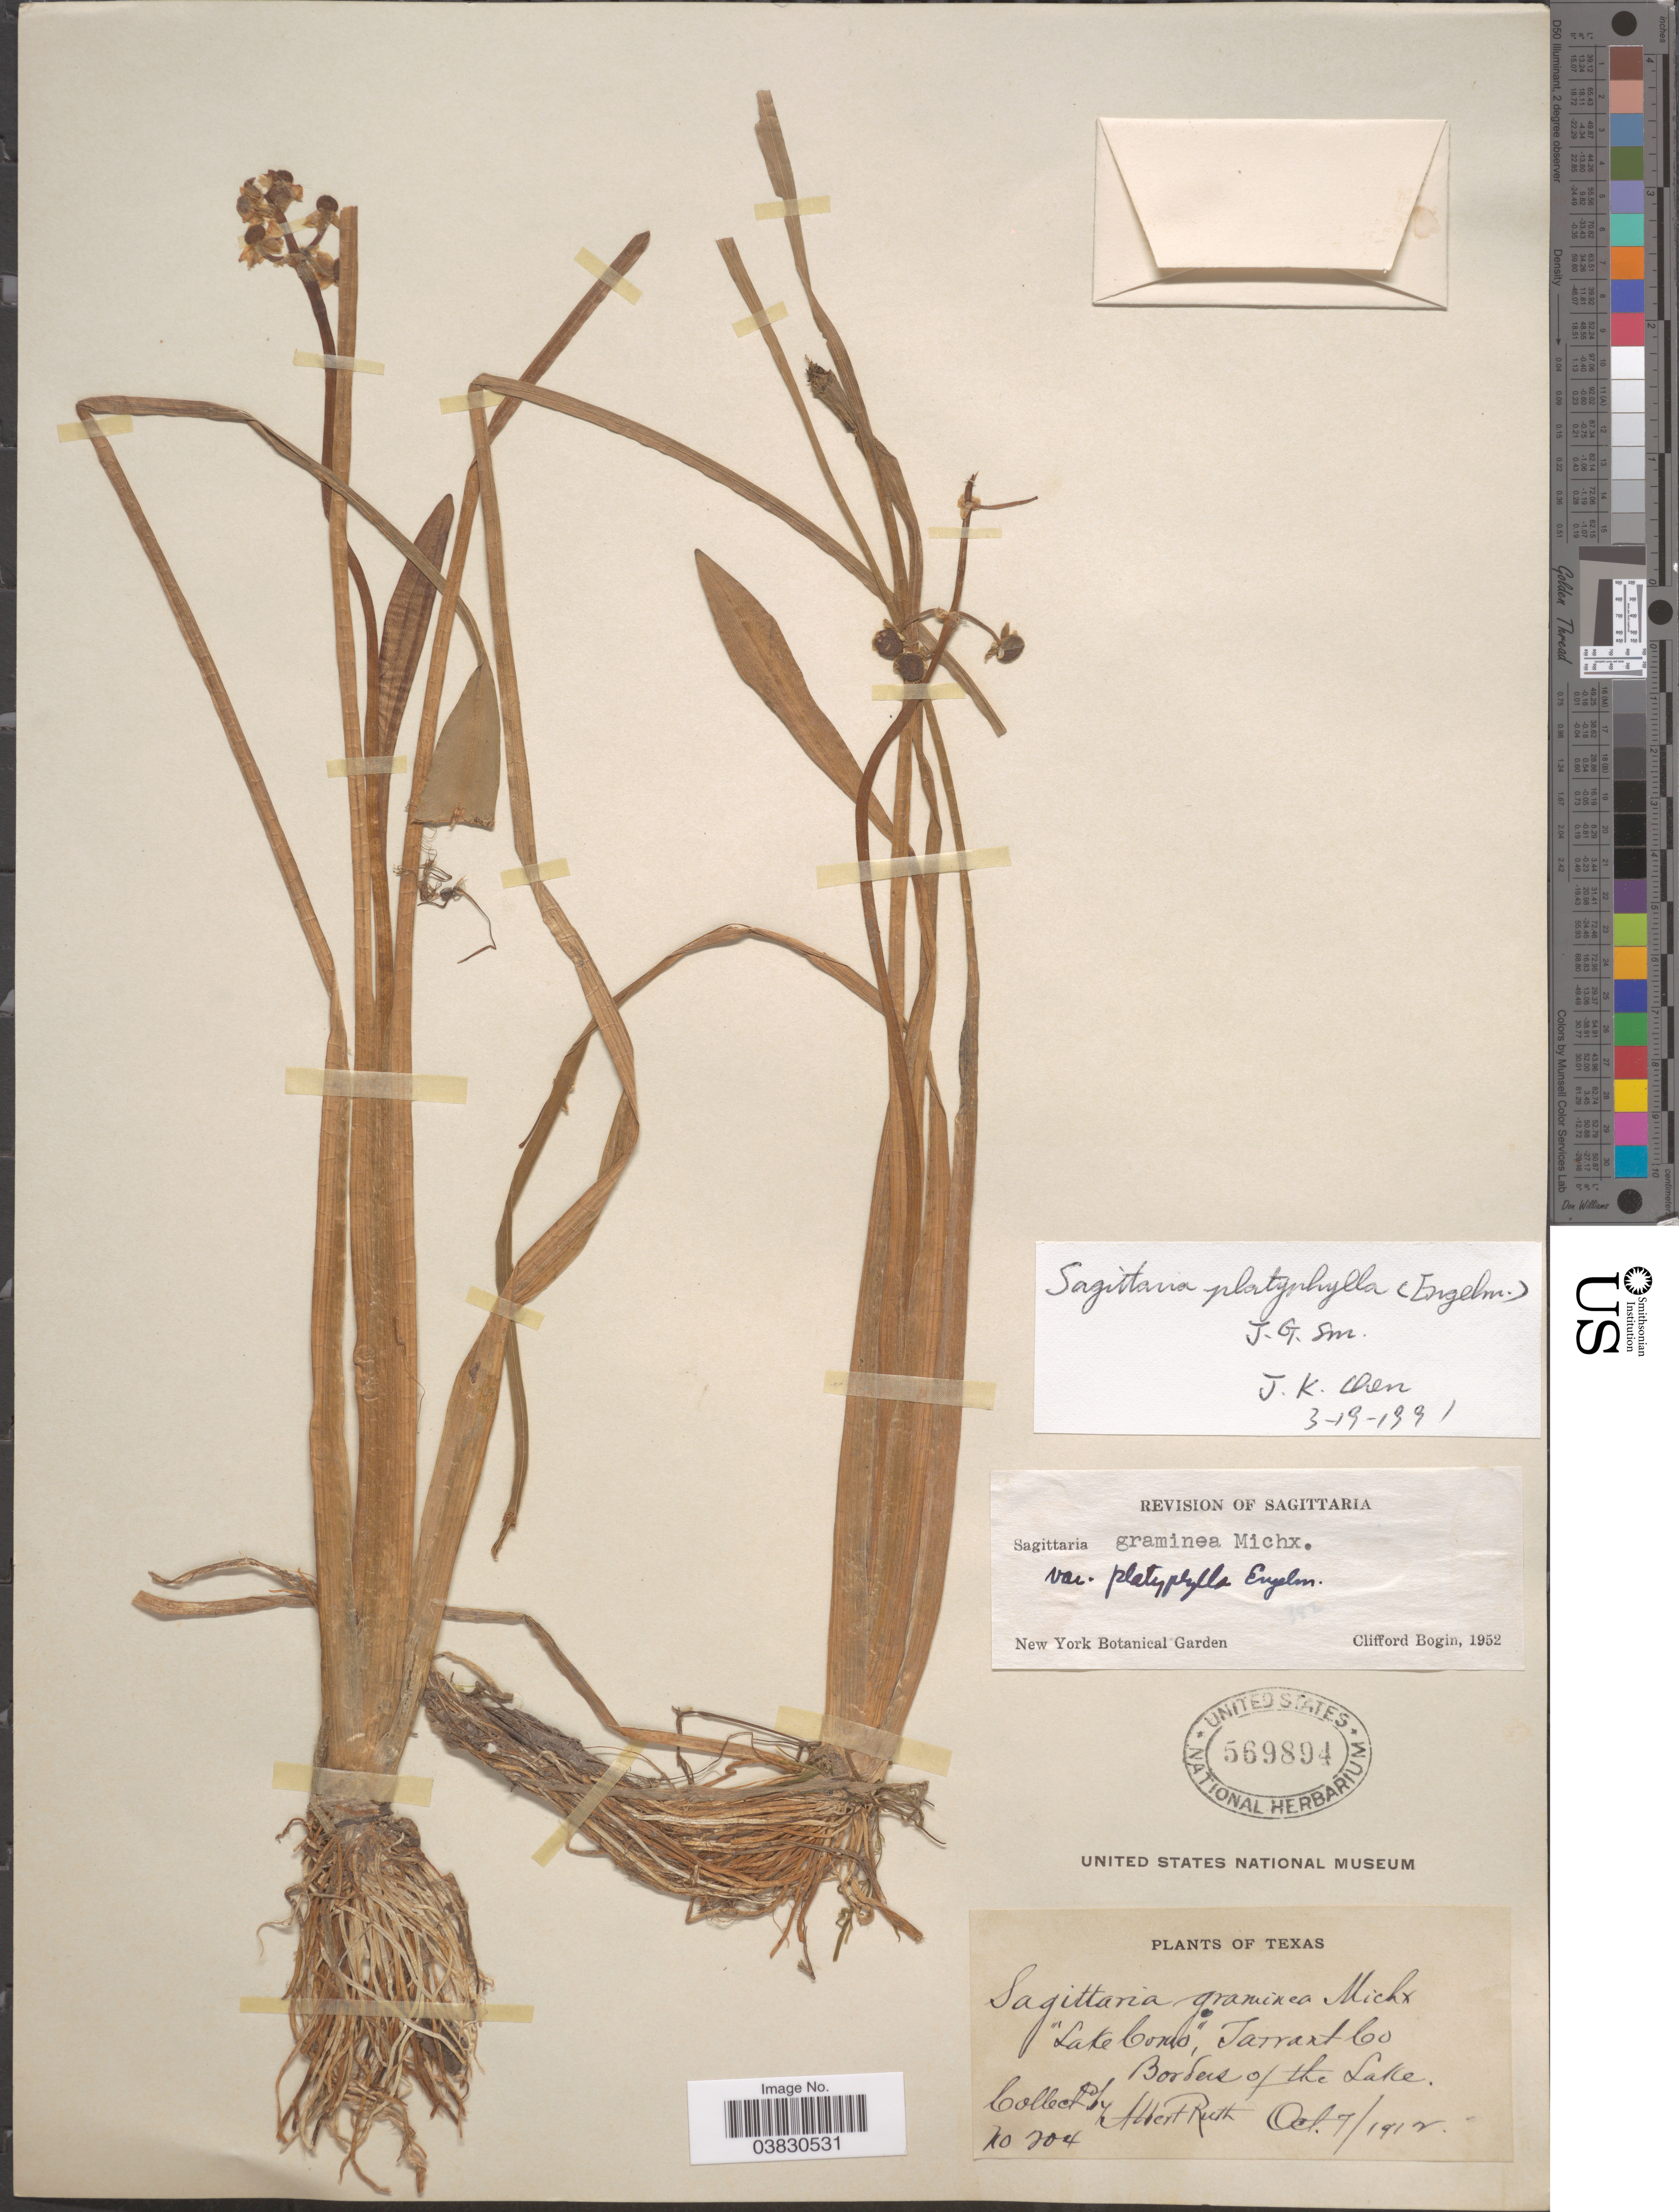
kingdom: Plantae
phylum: Tracheophyta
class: Liliopsida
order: Alismatales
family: Alismataceae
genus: Sagittaria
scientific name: Sagittaria platyphylla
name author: (Englem.) J.G. Sm.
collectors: A. Ruth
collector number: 204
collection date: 1912-10-07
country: United States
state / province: Texas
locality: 'Lake Como', Tarrant Co. Borders of the Lake.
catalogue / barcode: US 569894